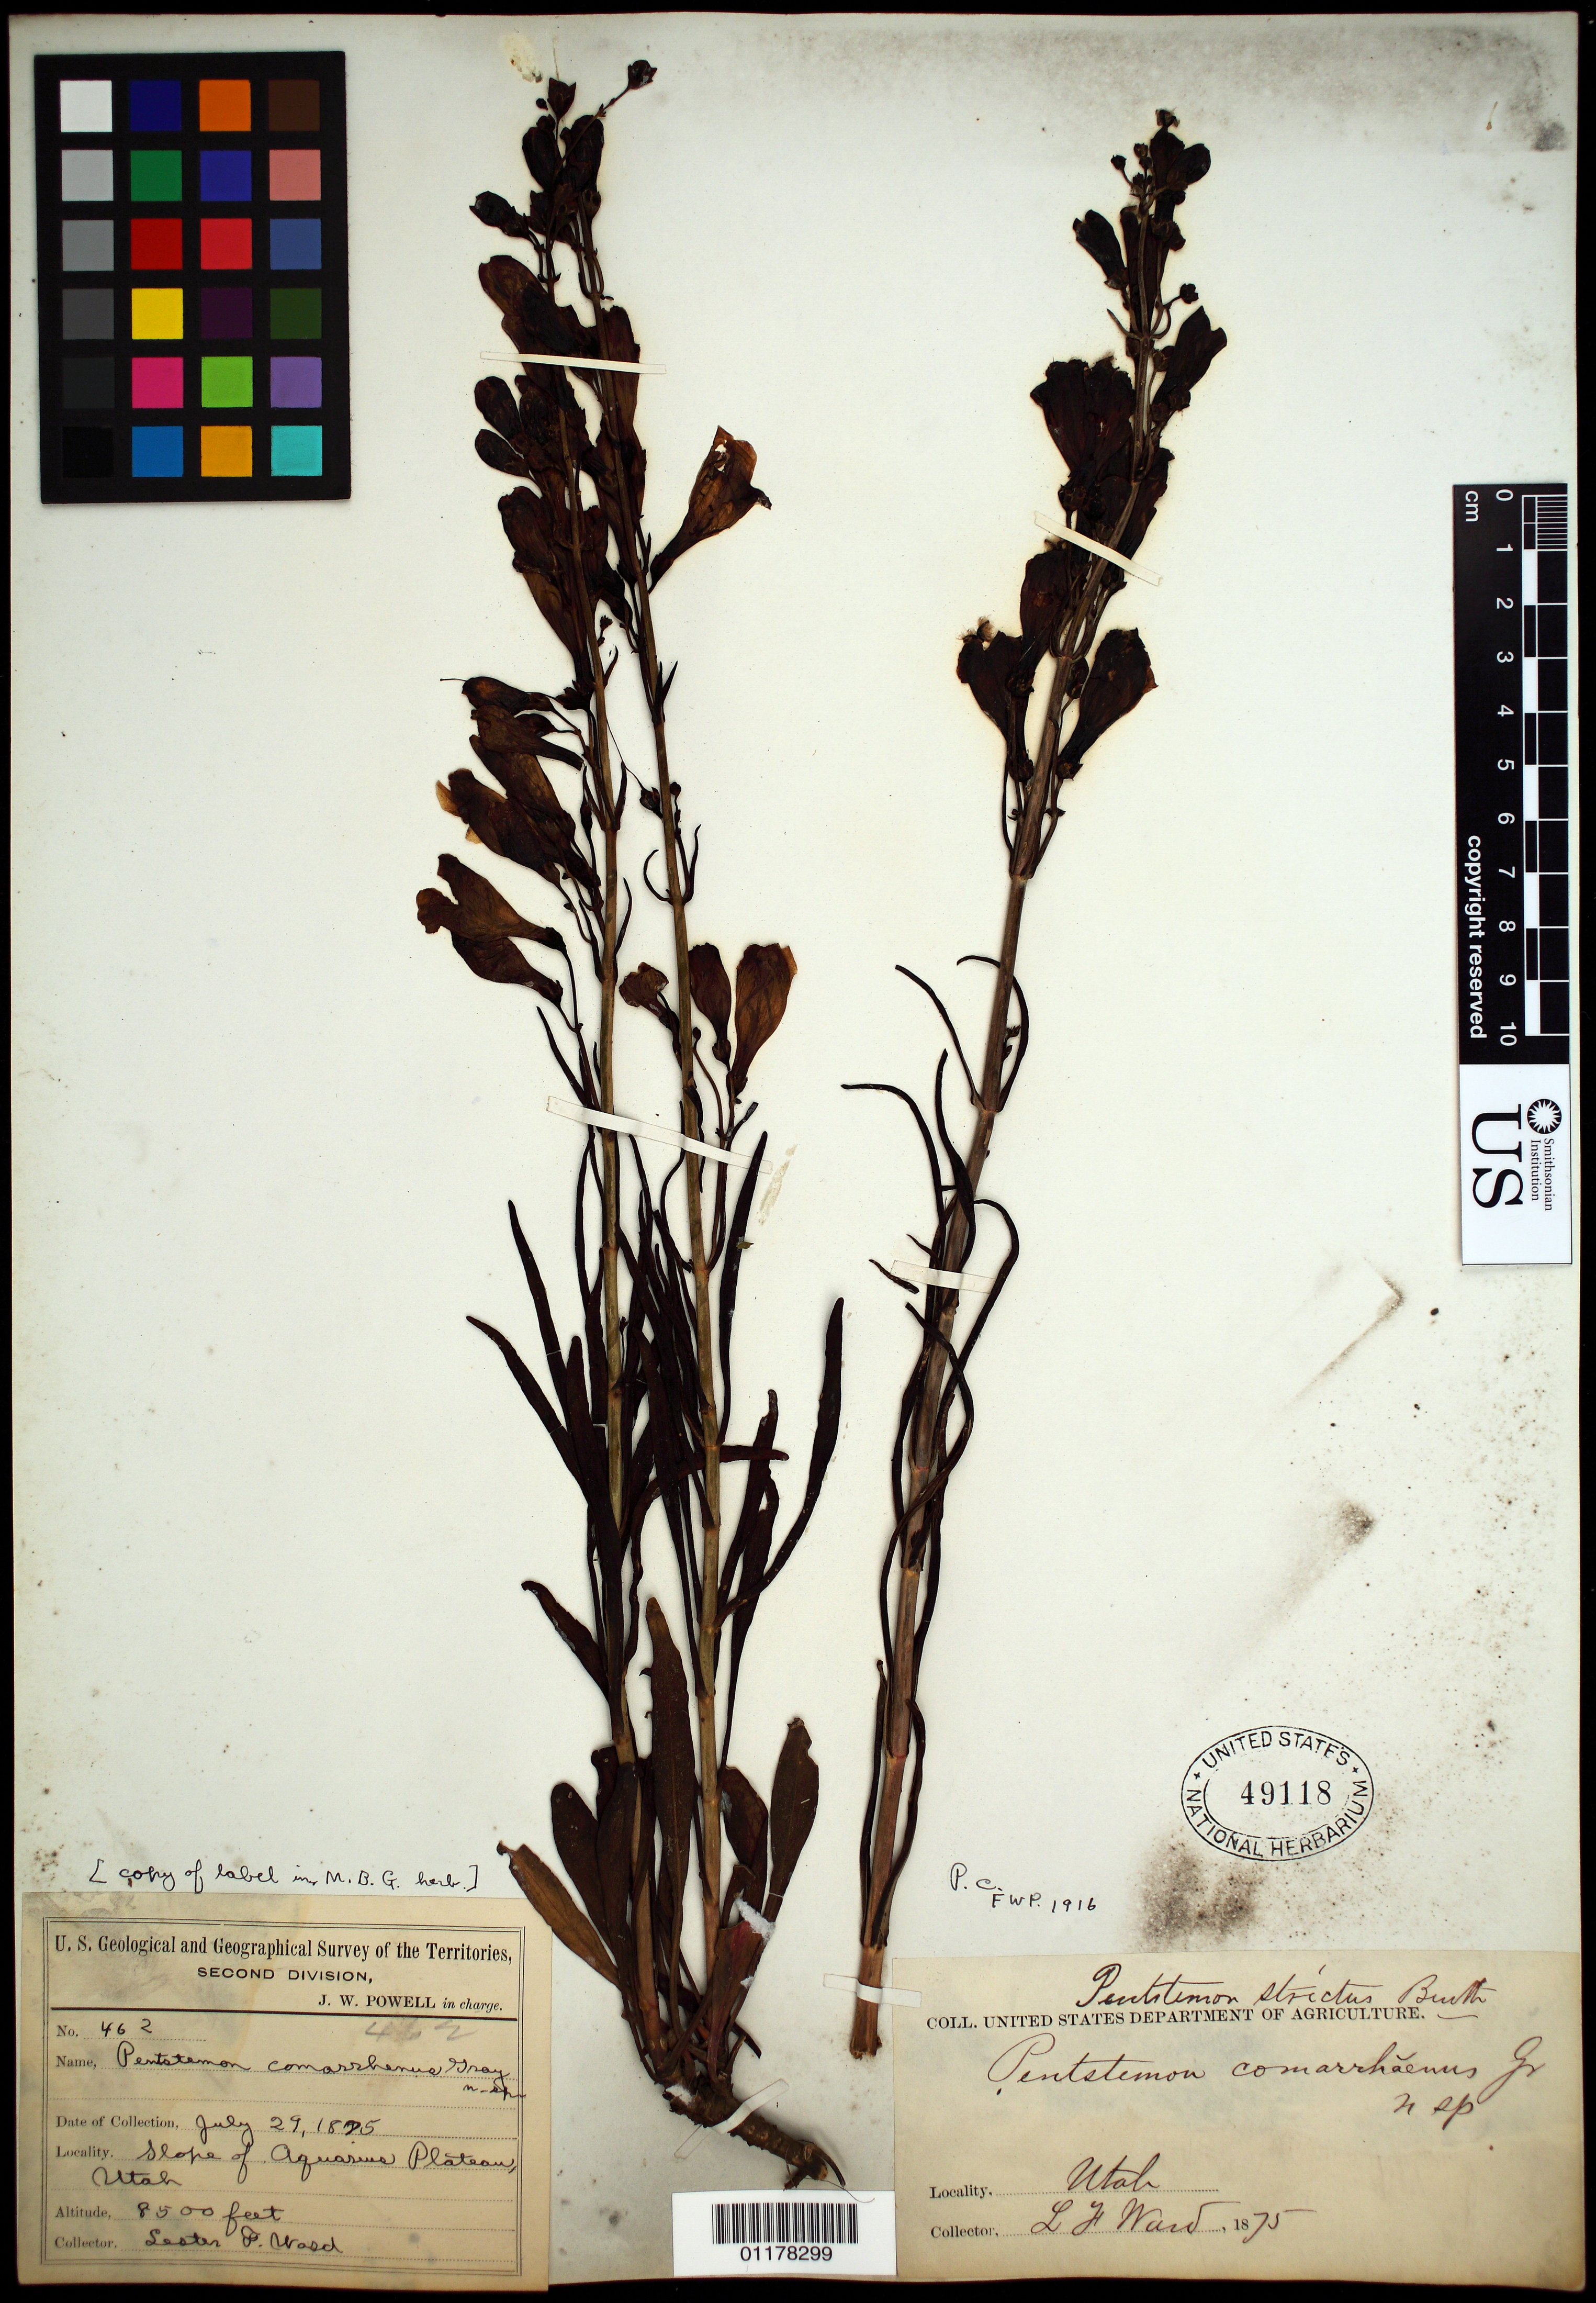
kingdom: Plantae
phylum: Tracheophyta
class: Magnoliopsida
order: Lamiales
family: Plantaginaceae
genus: Penstemon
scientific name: Penstemon comarrhenus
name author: A. Gray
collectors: L. F. Ward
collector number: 462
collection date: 1875-07-29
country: United States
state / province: Utah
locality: slope of Aquarius Plateau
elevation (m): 2591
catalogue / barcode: US 49118